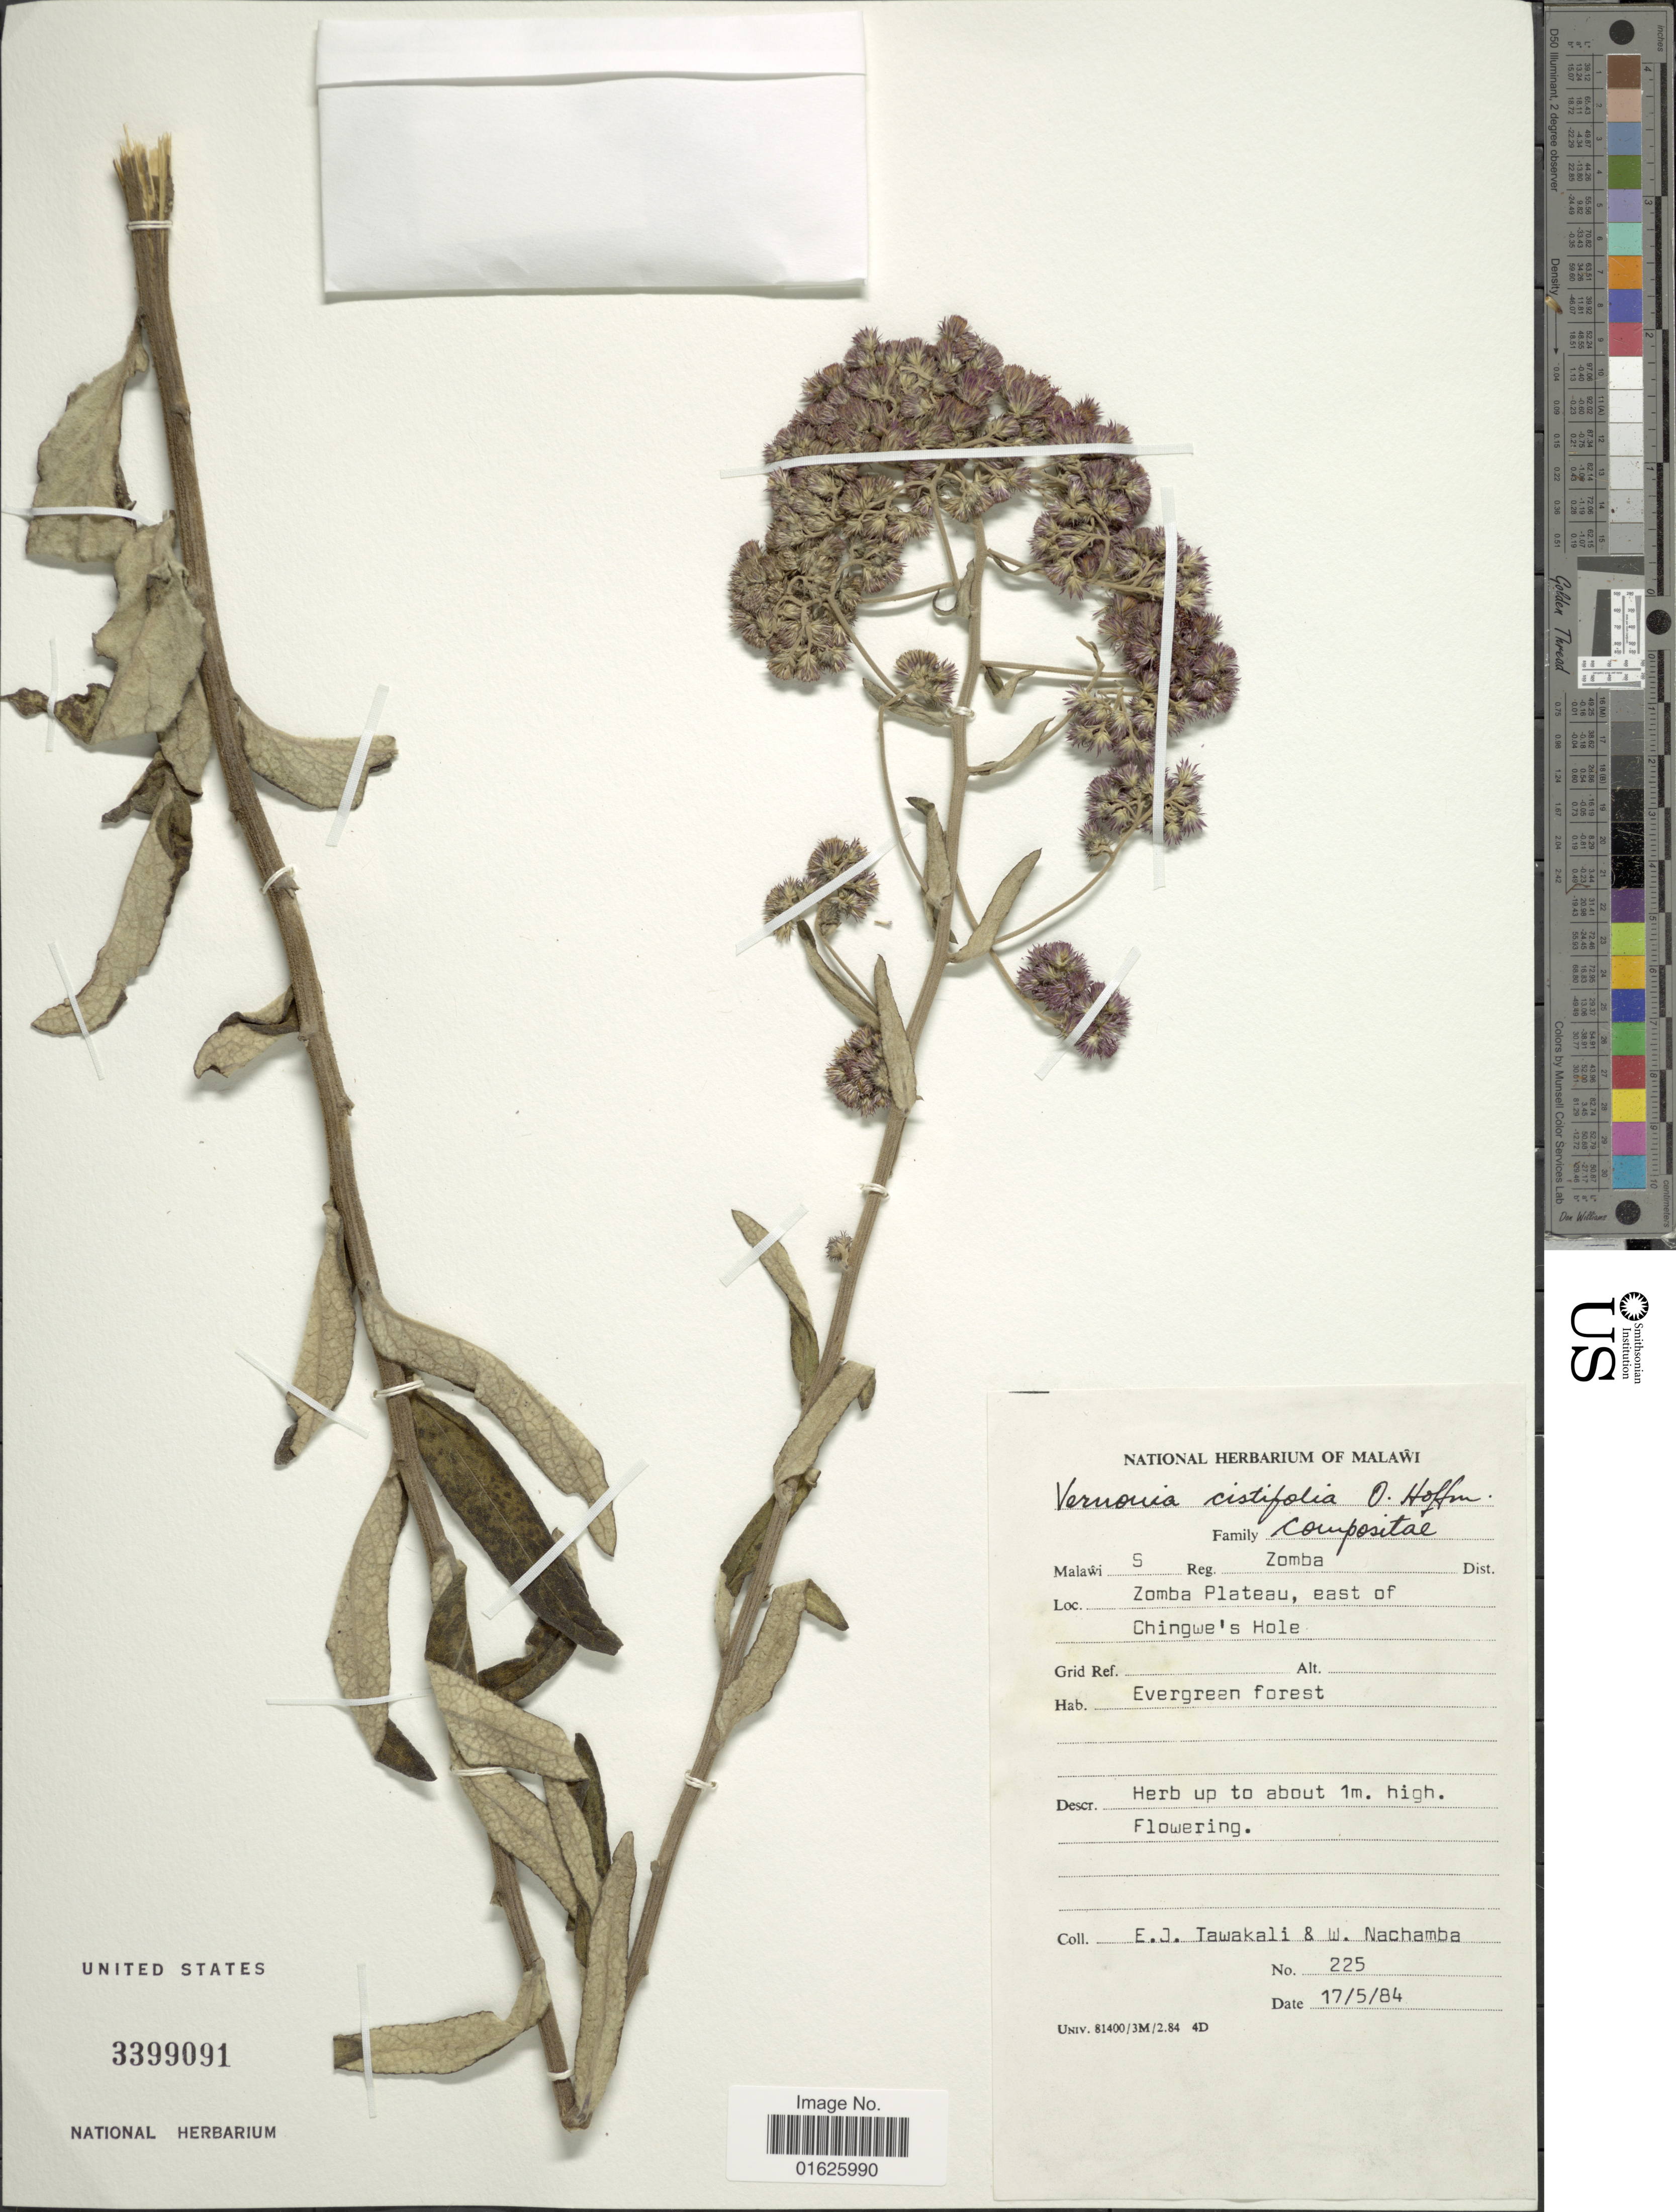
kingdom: Plantae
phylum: Tracheophyta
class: Magnoliopsida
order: Asterales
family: Asteraceae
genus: Orbivestus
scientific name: Orbivestus karaguensis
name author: (Oliv. & Hiern) H. Rob.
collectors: E. Tawakali & W. Nachamba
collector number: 225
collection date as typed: Transcribed d/m/y: 17/5/84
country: Malawi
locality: Malawi S Reg Zomba Dis, Zomba Plateau, east of Chingwe's Hole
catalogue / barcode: US 3399091